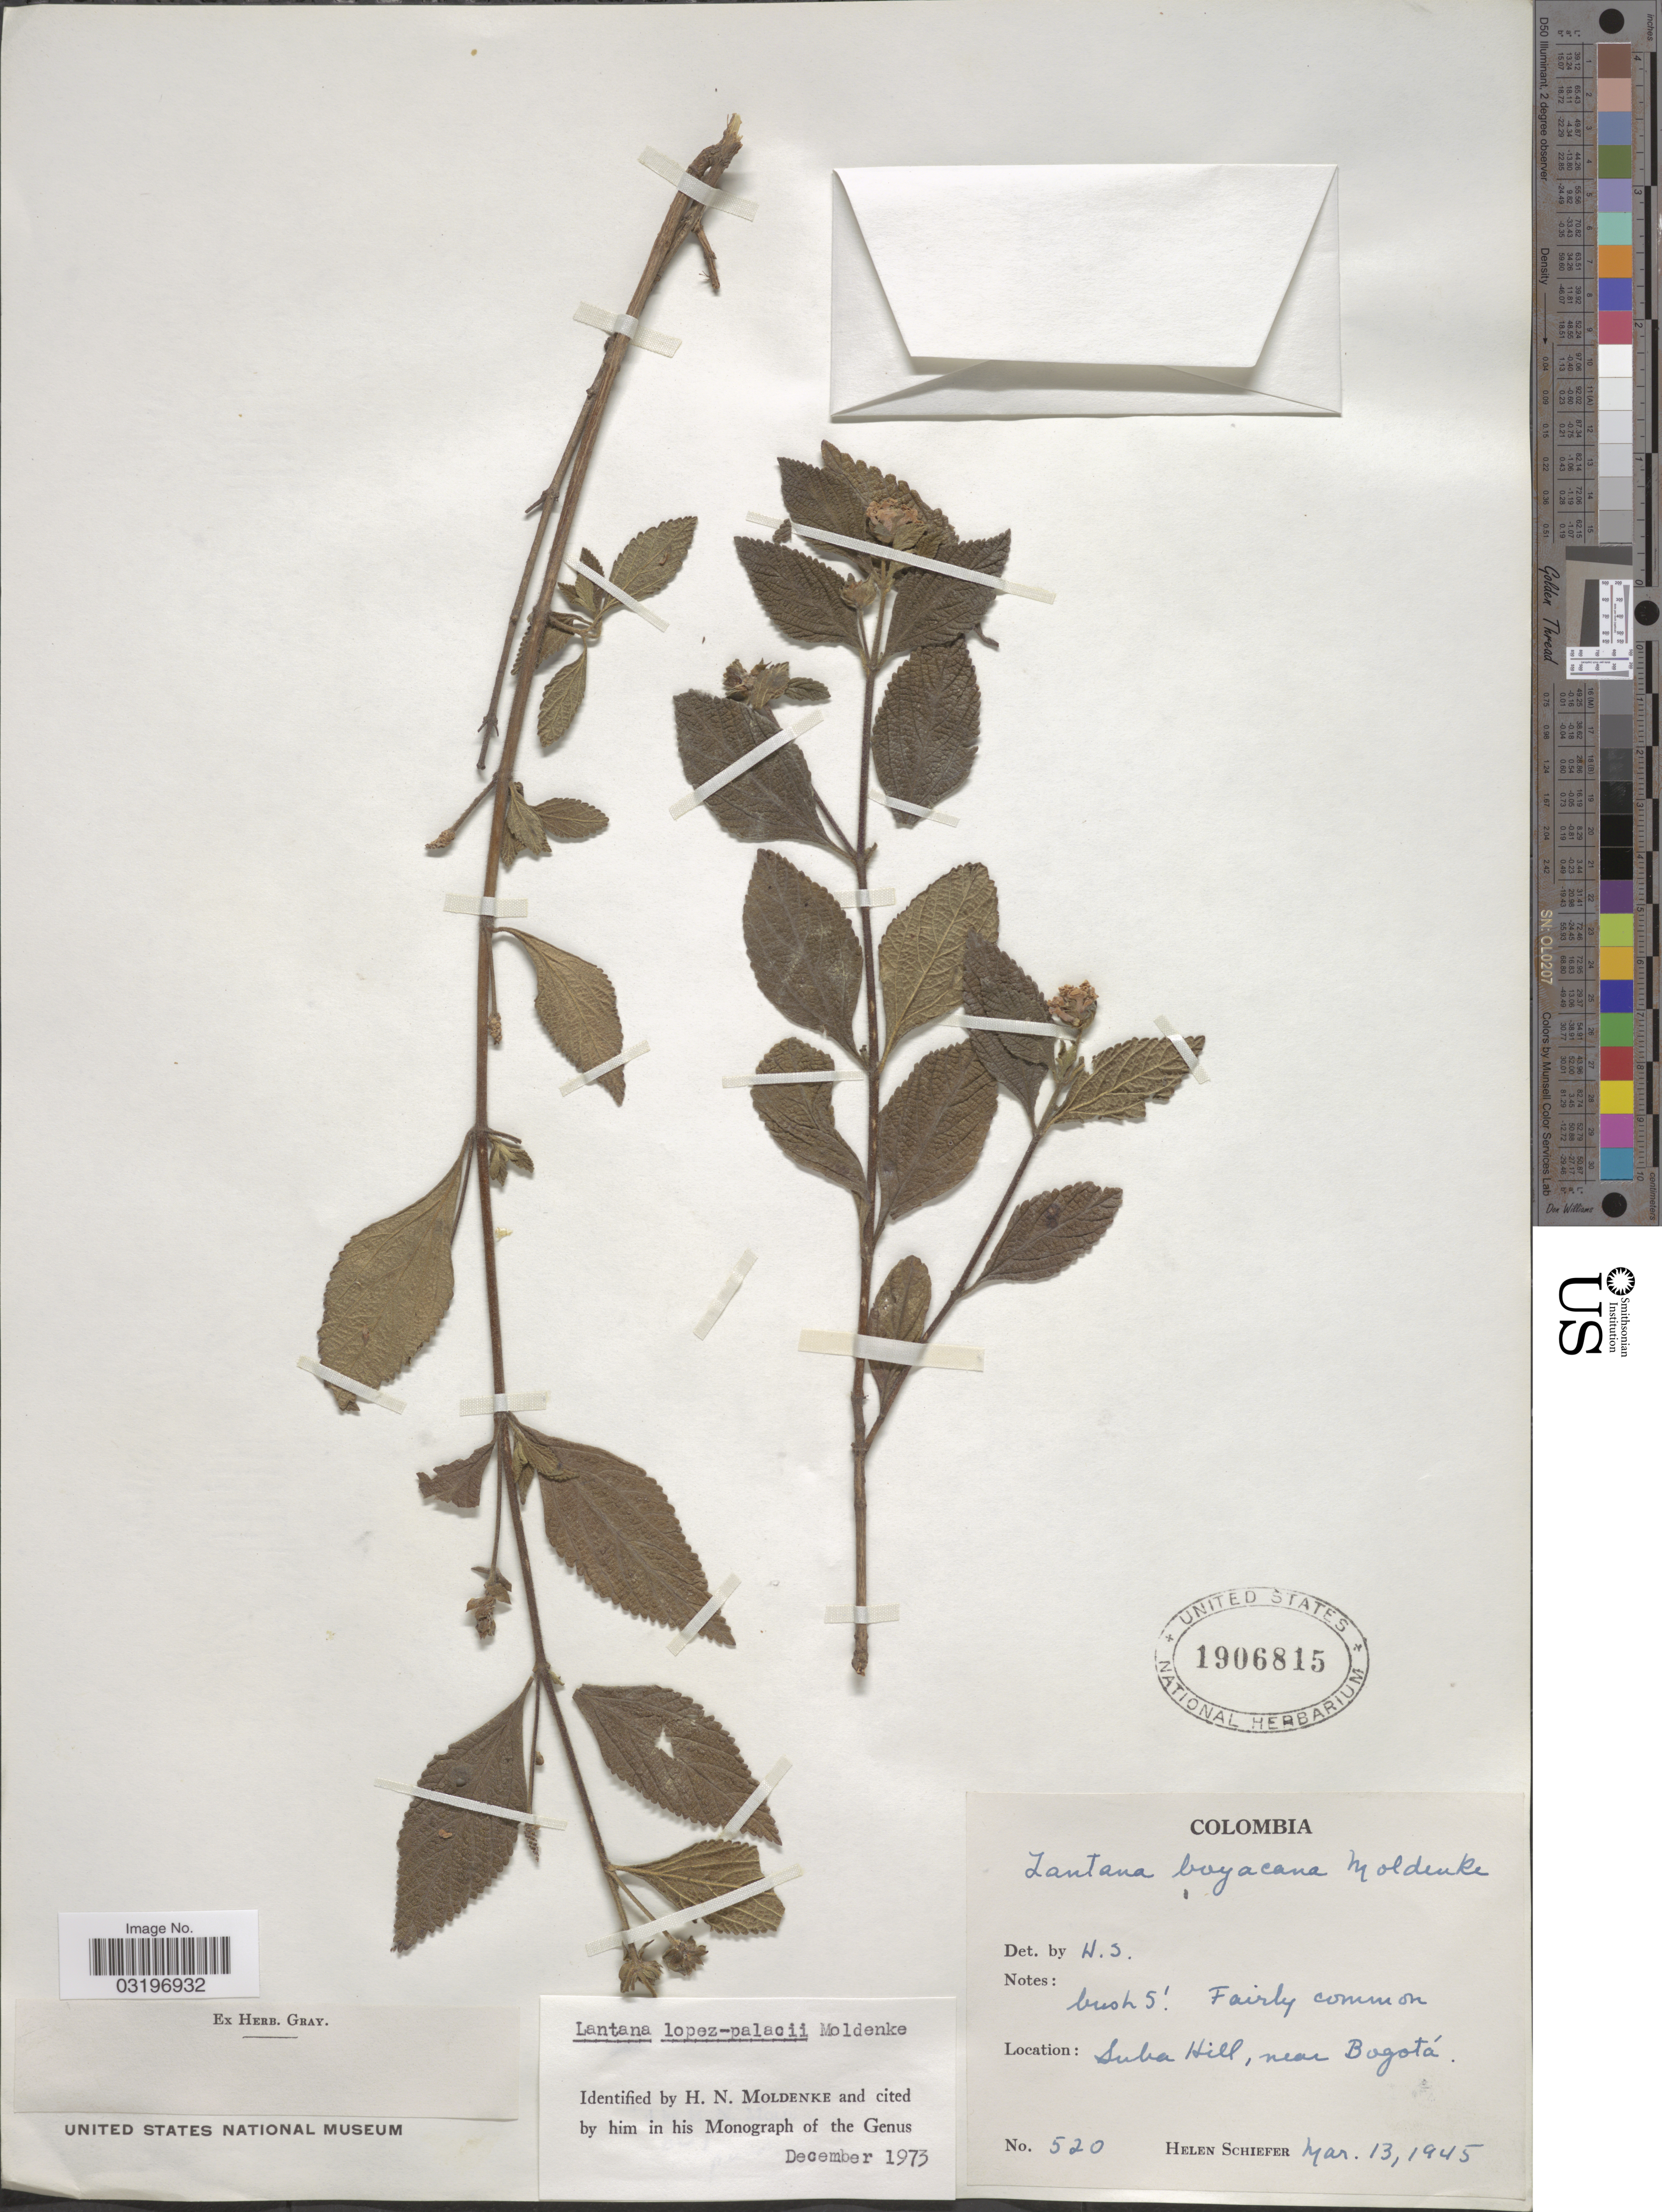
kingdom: Plantae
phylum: Tracheophyta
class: Magnoliopsida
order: Lamiales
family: Verbenaceae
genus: Lantana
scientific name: Lantana lopez-palacii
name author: Moldenke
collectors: H. Schiefer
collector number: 520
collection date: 1945-03-13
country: Colombia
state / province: Bogota D.C.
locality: Suba Hill, near Bogotá.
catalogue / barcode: US 1906815